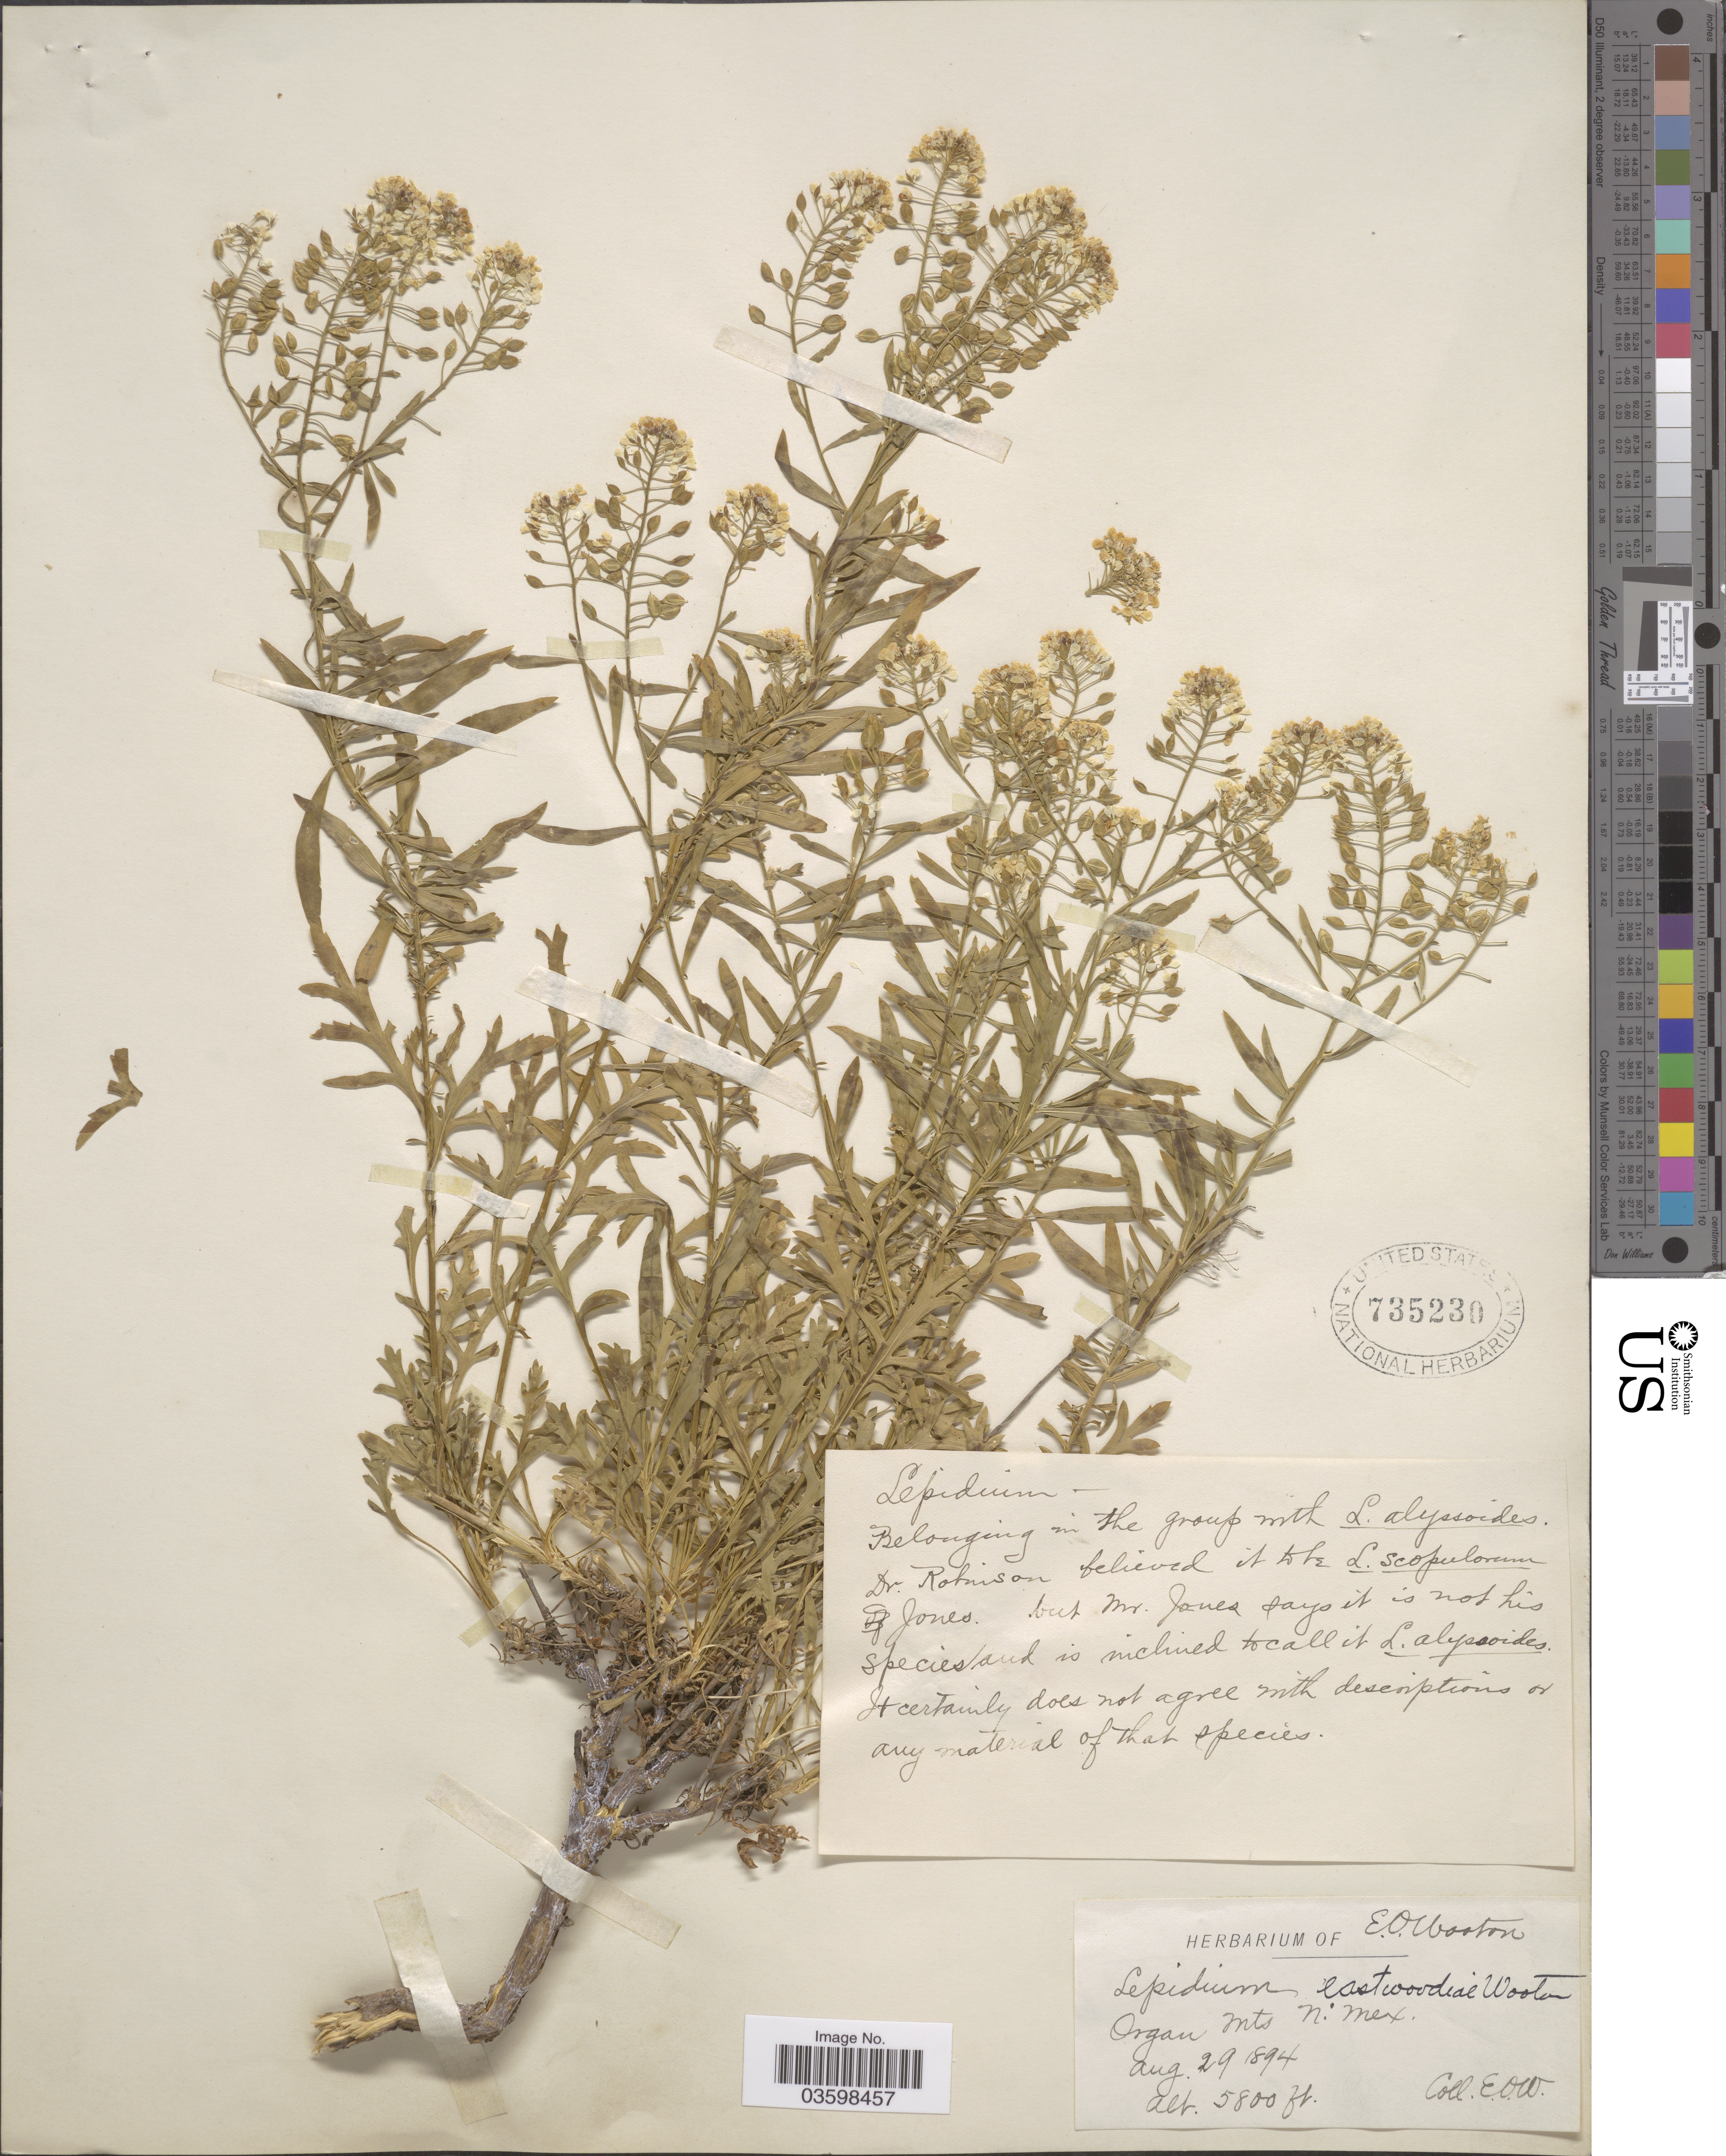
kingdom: Plantae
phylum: Tracheophyta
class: Magnoliopsida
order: Brassicales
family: Brassicaceae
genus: Lepidium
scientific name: Lepidium eastwoodiae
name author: Wooton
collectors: E. O. Wooton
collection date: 1894-08-29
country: United States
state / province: New Mexico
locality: Organ Mts.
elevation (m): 1768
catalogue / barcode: US 735230